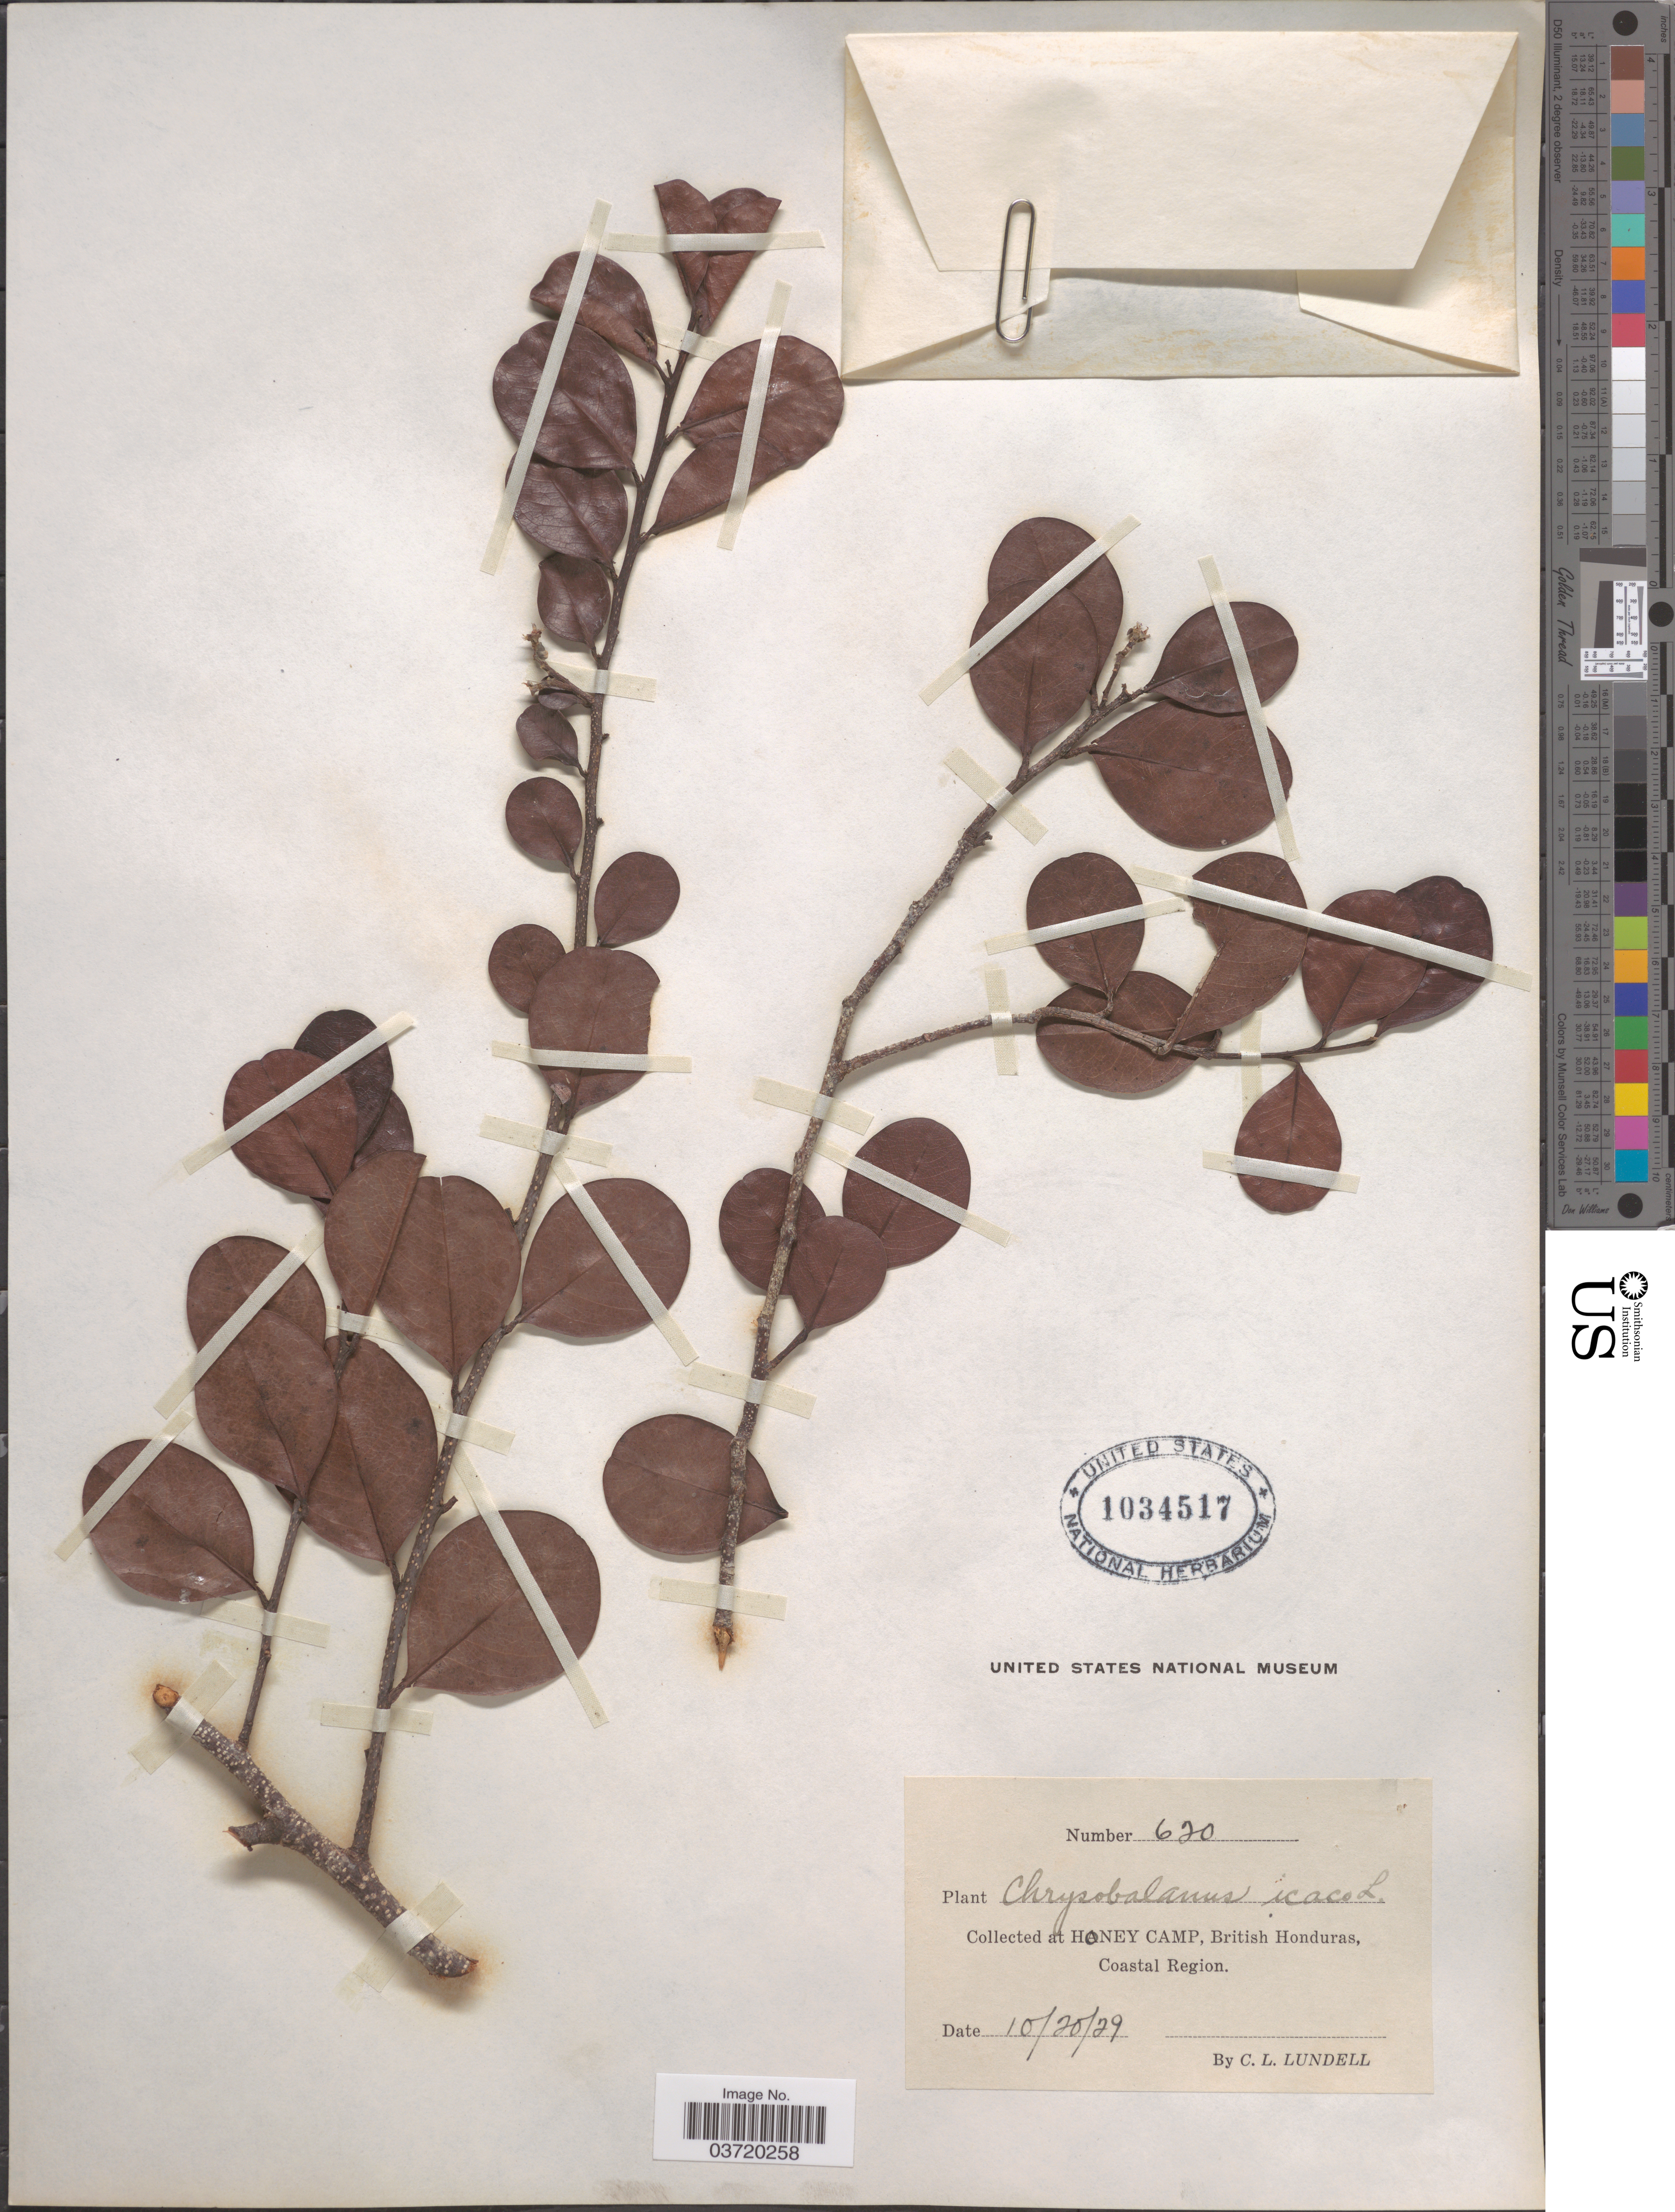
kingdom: Plantae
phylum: Tracheophyta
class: Magnoliopsida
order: Malpighiales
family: Chrysobalanaceae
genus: Chrysobalanus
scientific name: Chrysobalanus icaco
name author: L.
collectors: C. L. Lundell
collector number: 620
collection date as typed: Transcribed d/m/y: 20/10/29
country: Belize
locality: Honey Camp, British Honduras, Coastal Region.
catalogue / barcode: US 1034517